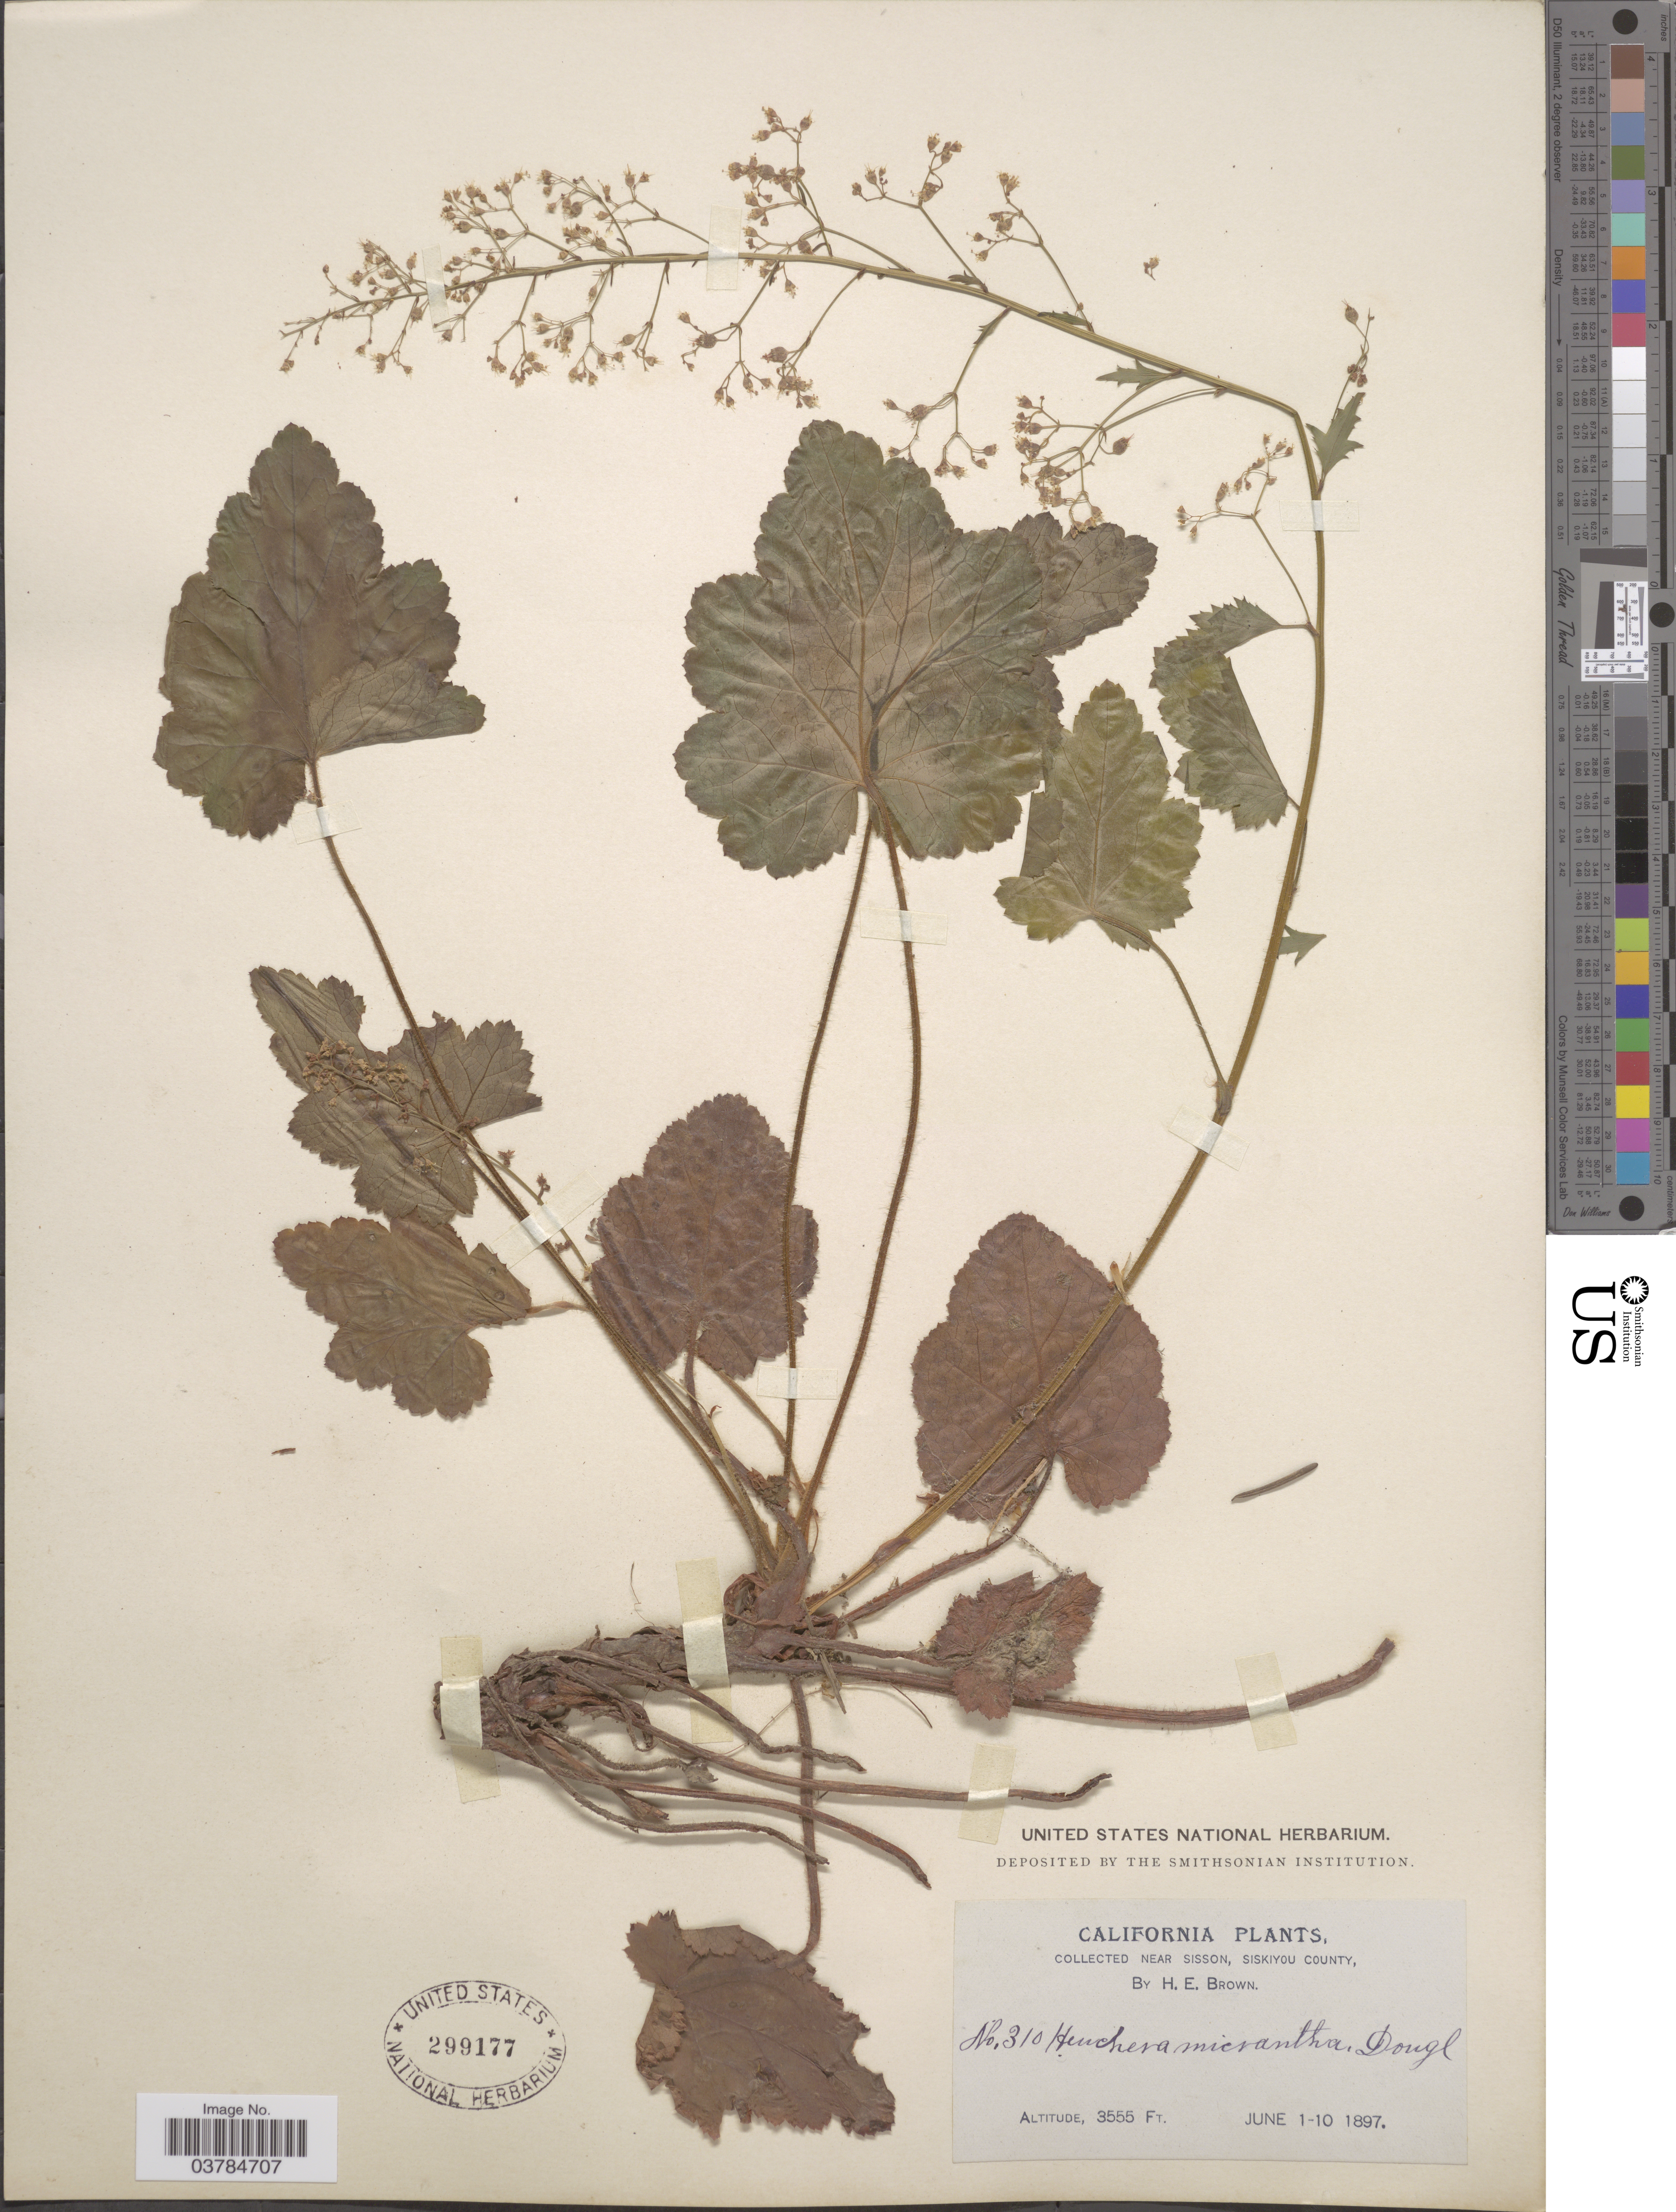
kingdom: Plantae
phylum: Tracheophyta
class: Magnoliopsida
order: Saxifragales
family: Saxifragaceae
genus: Heuchera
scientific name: Heuchera micrantha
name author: Douglas ex Lindl.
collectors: H. E. Brown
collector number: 310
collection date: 1897-06-01/1897-06-10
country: United States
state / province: California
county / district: Siskiyou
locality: Near Sisson, Siskiyou County.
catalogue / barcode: US 299177